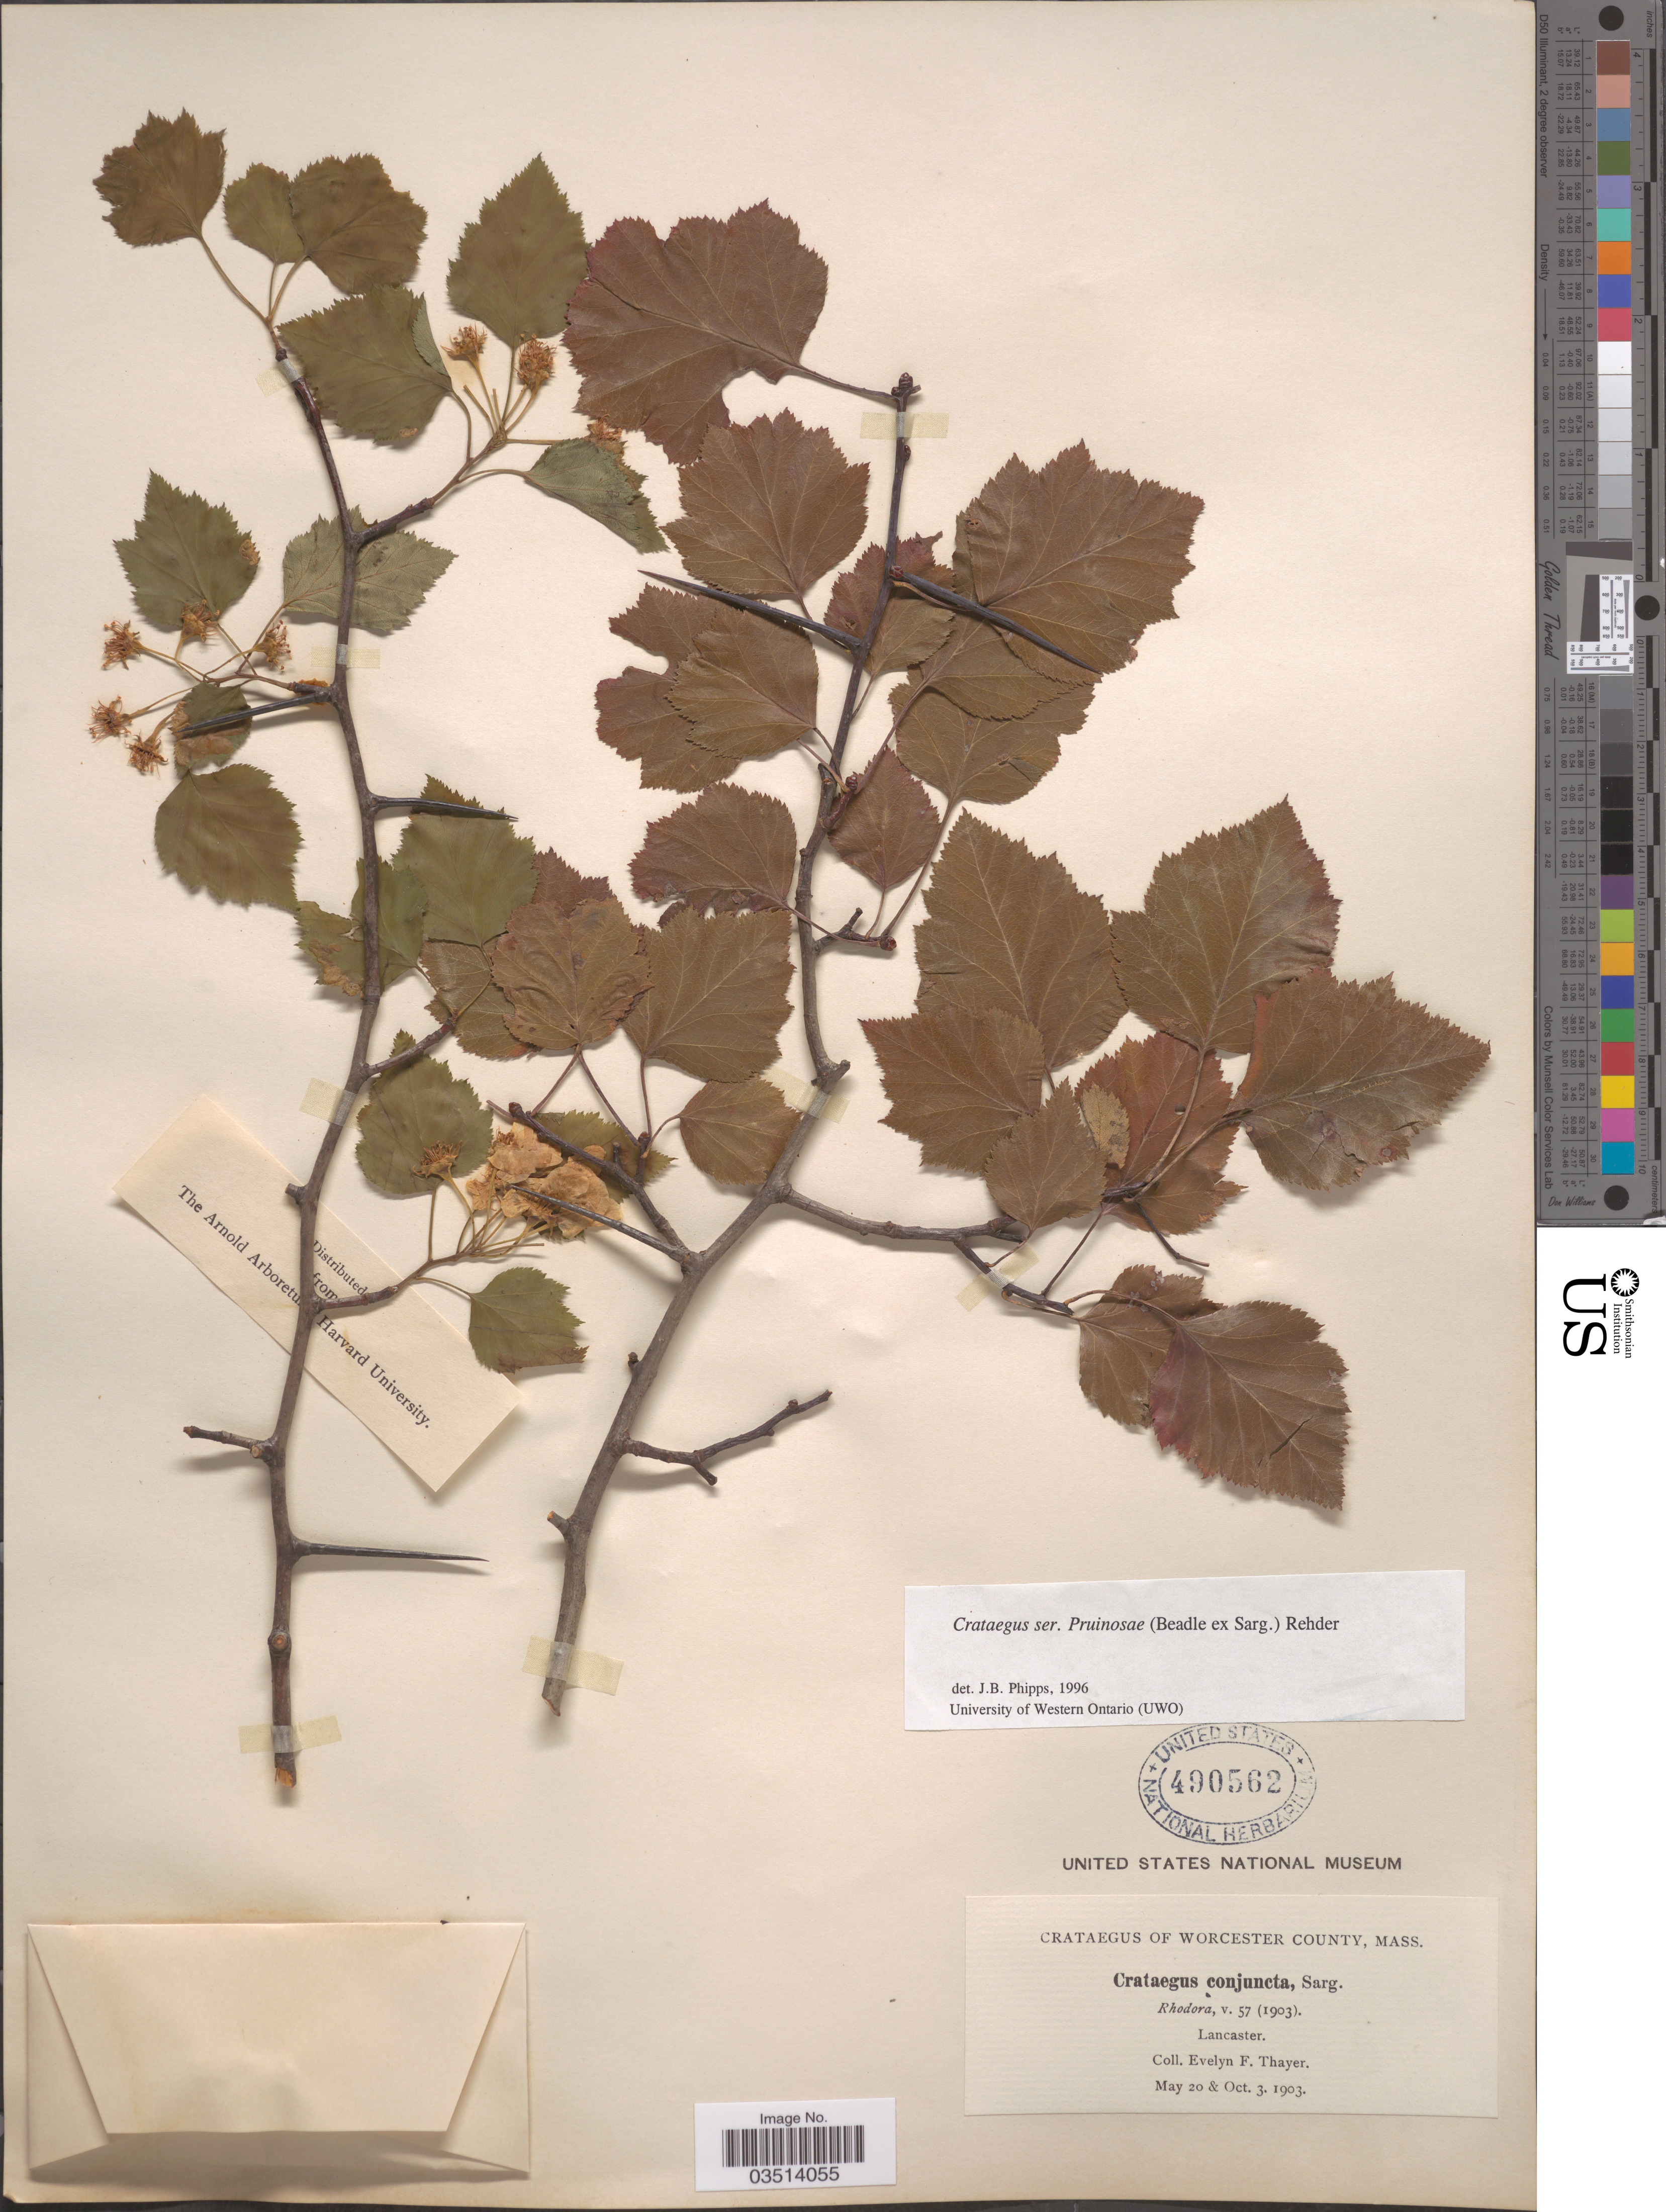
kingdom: Plantae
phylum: Tracheophyta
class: Magnoliopsida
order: Rosales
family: Rosaceae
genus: Crataegus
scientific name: Crataegus conjuncta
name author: Sarg.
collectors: E. Thayer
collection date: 1903-05-20/1903-10-03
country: United States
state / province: Massachusetts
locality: Worcester County. Lancaster.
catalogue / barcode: US 490562